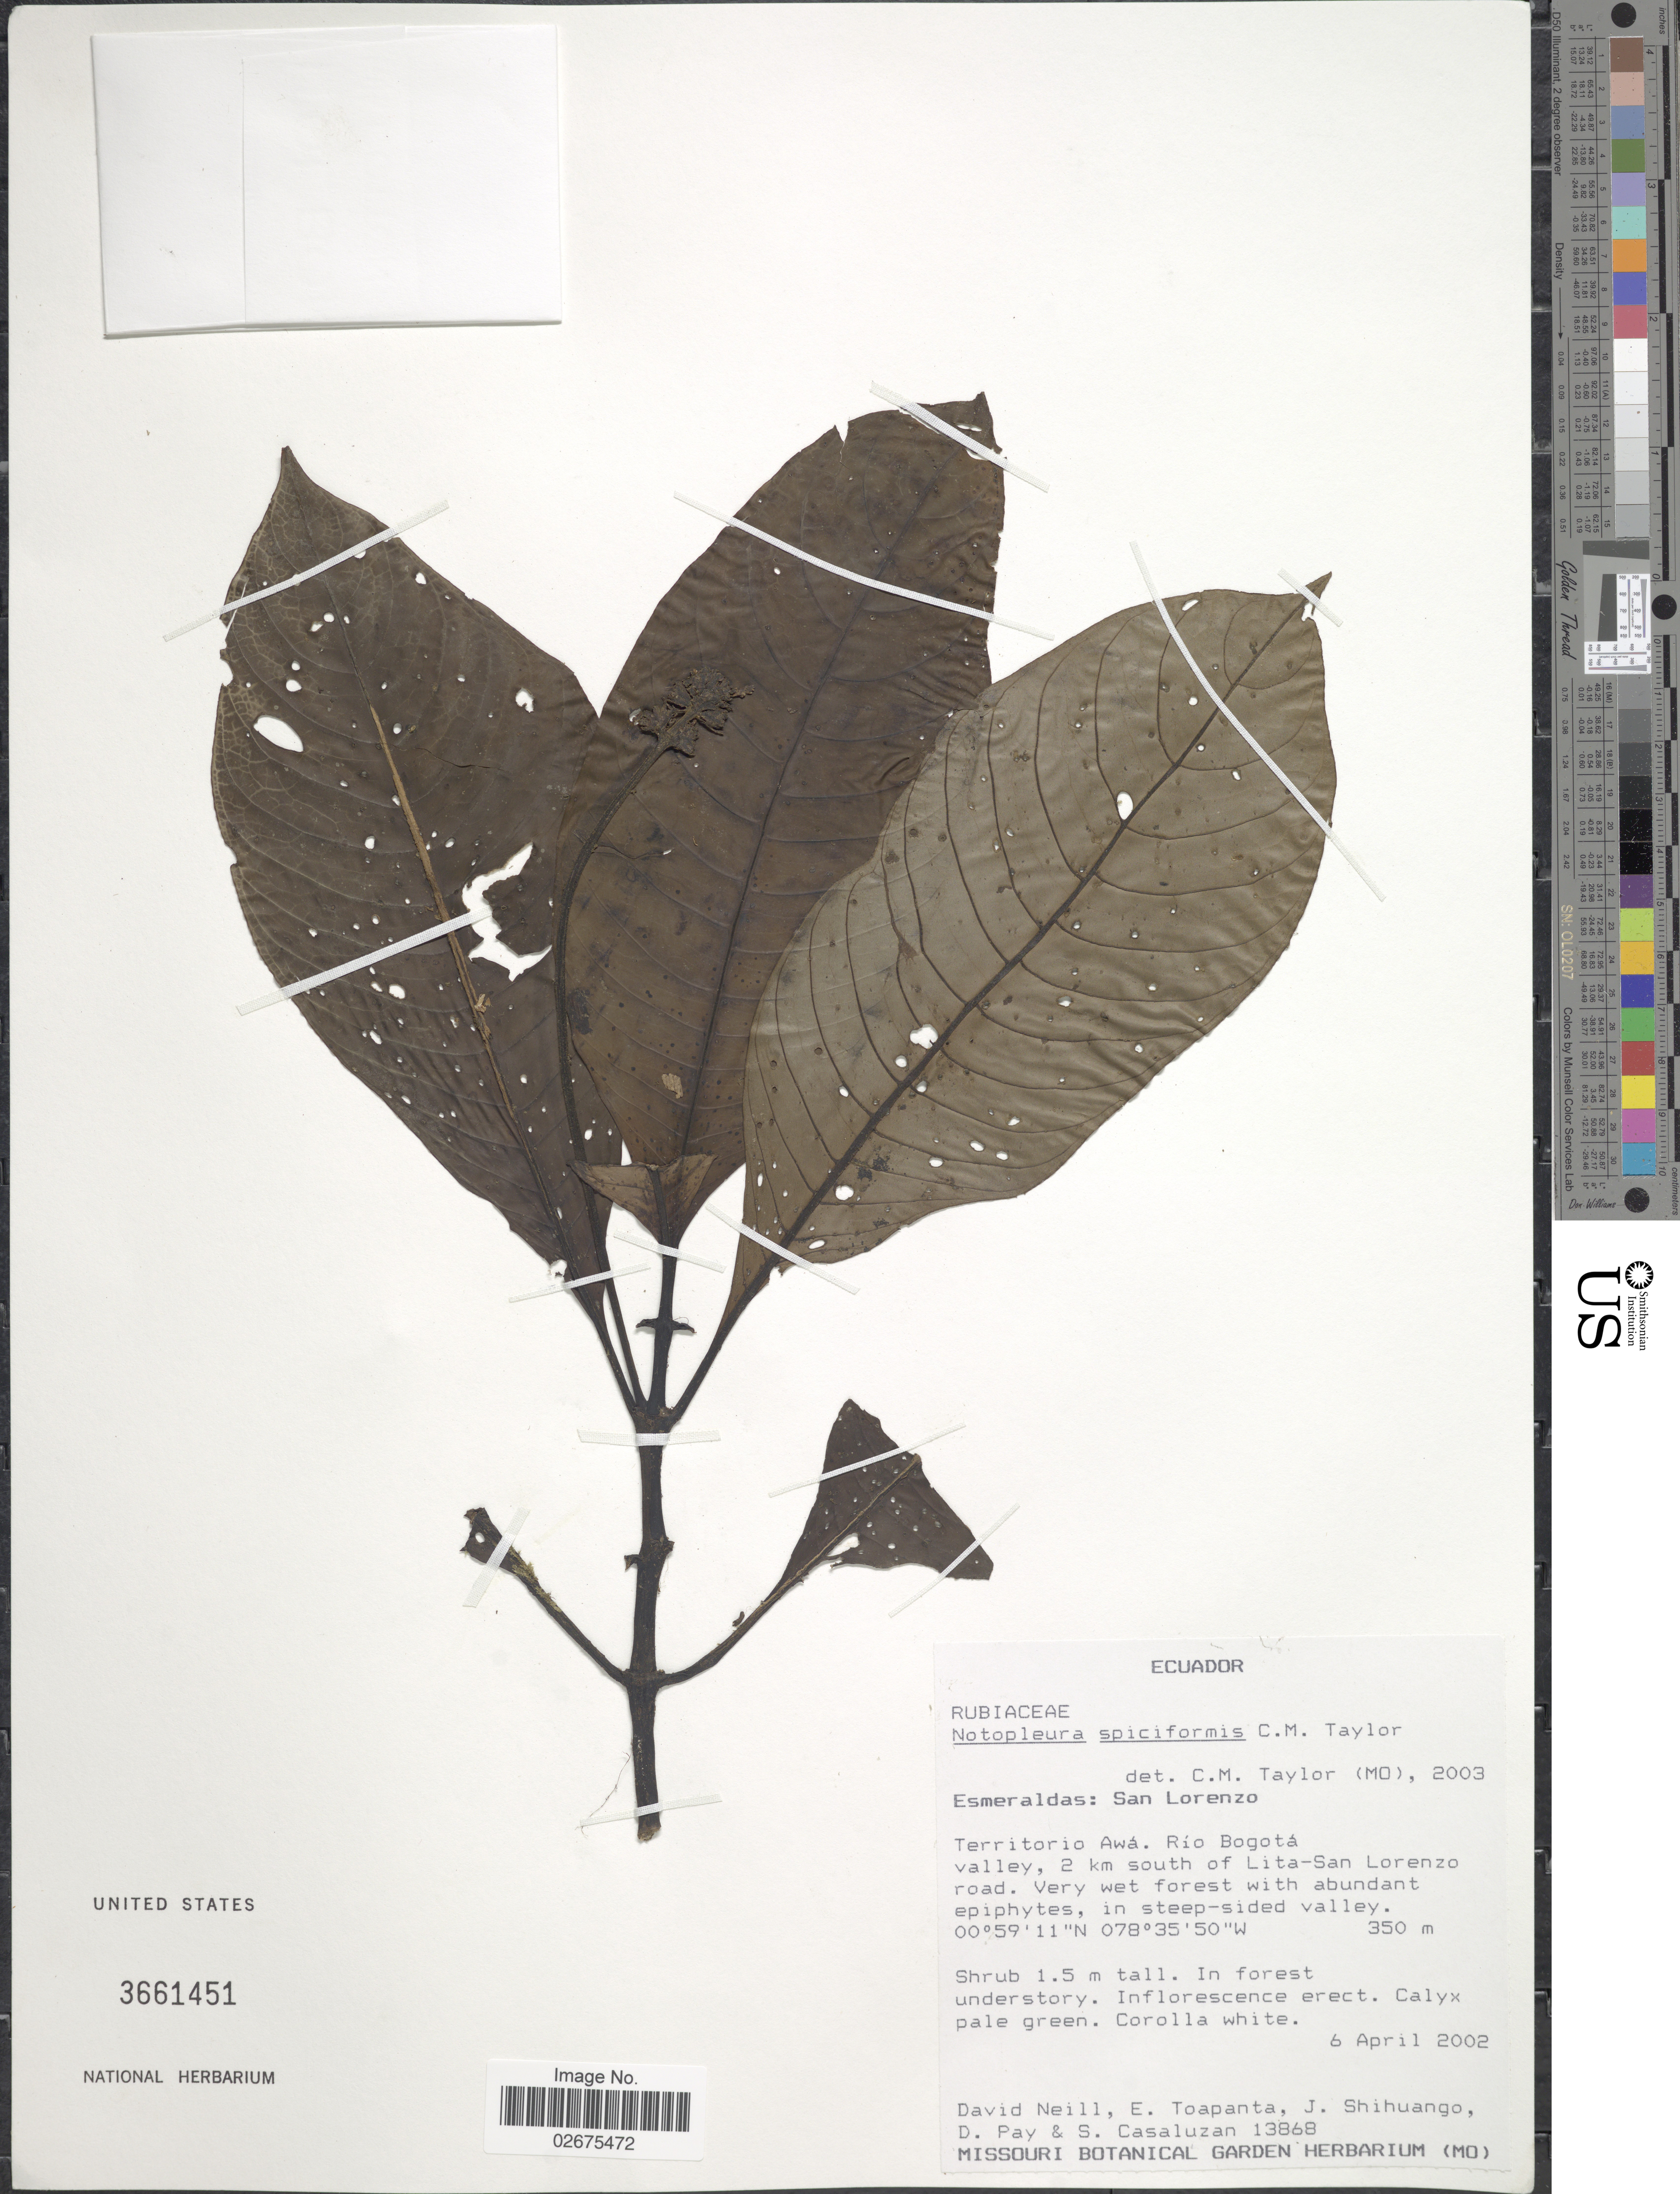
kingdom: Plantae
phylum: Tracheophyta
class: Magnoliopsida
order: Gentianales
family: Rubiaceae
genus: Notopleura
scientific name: Notopleura spiciformis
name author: C.M. Taylor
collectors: D. A. Neill, E. Toapanta, J. Shihuango, D. Pay & S. Casaluzan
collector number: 13868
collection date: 2002-04-06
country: Ecuador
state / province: Esmeraldas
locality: San Lorenzo. Territorio Awa.. Rio Bogota valley, 2 km south of Lita-San Lorenzo road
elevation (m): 350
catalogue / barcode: US 3661451